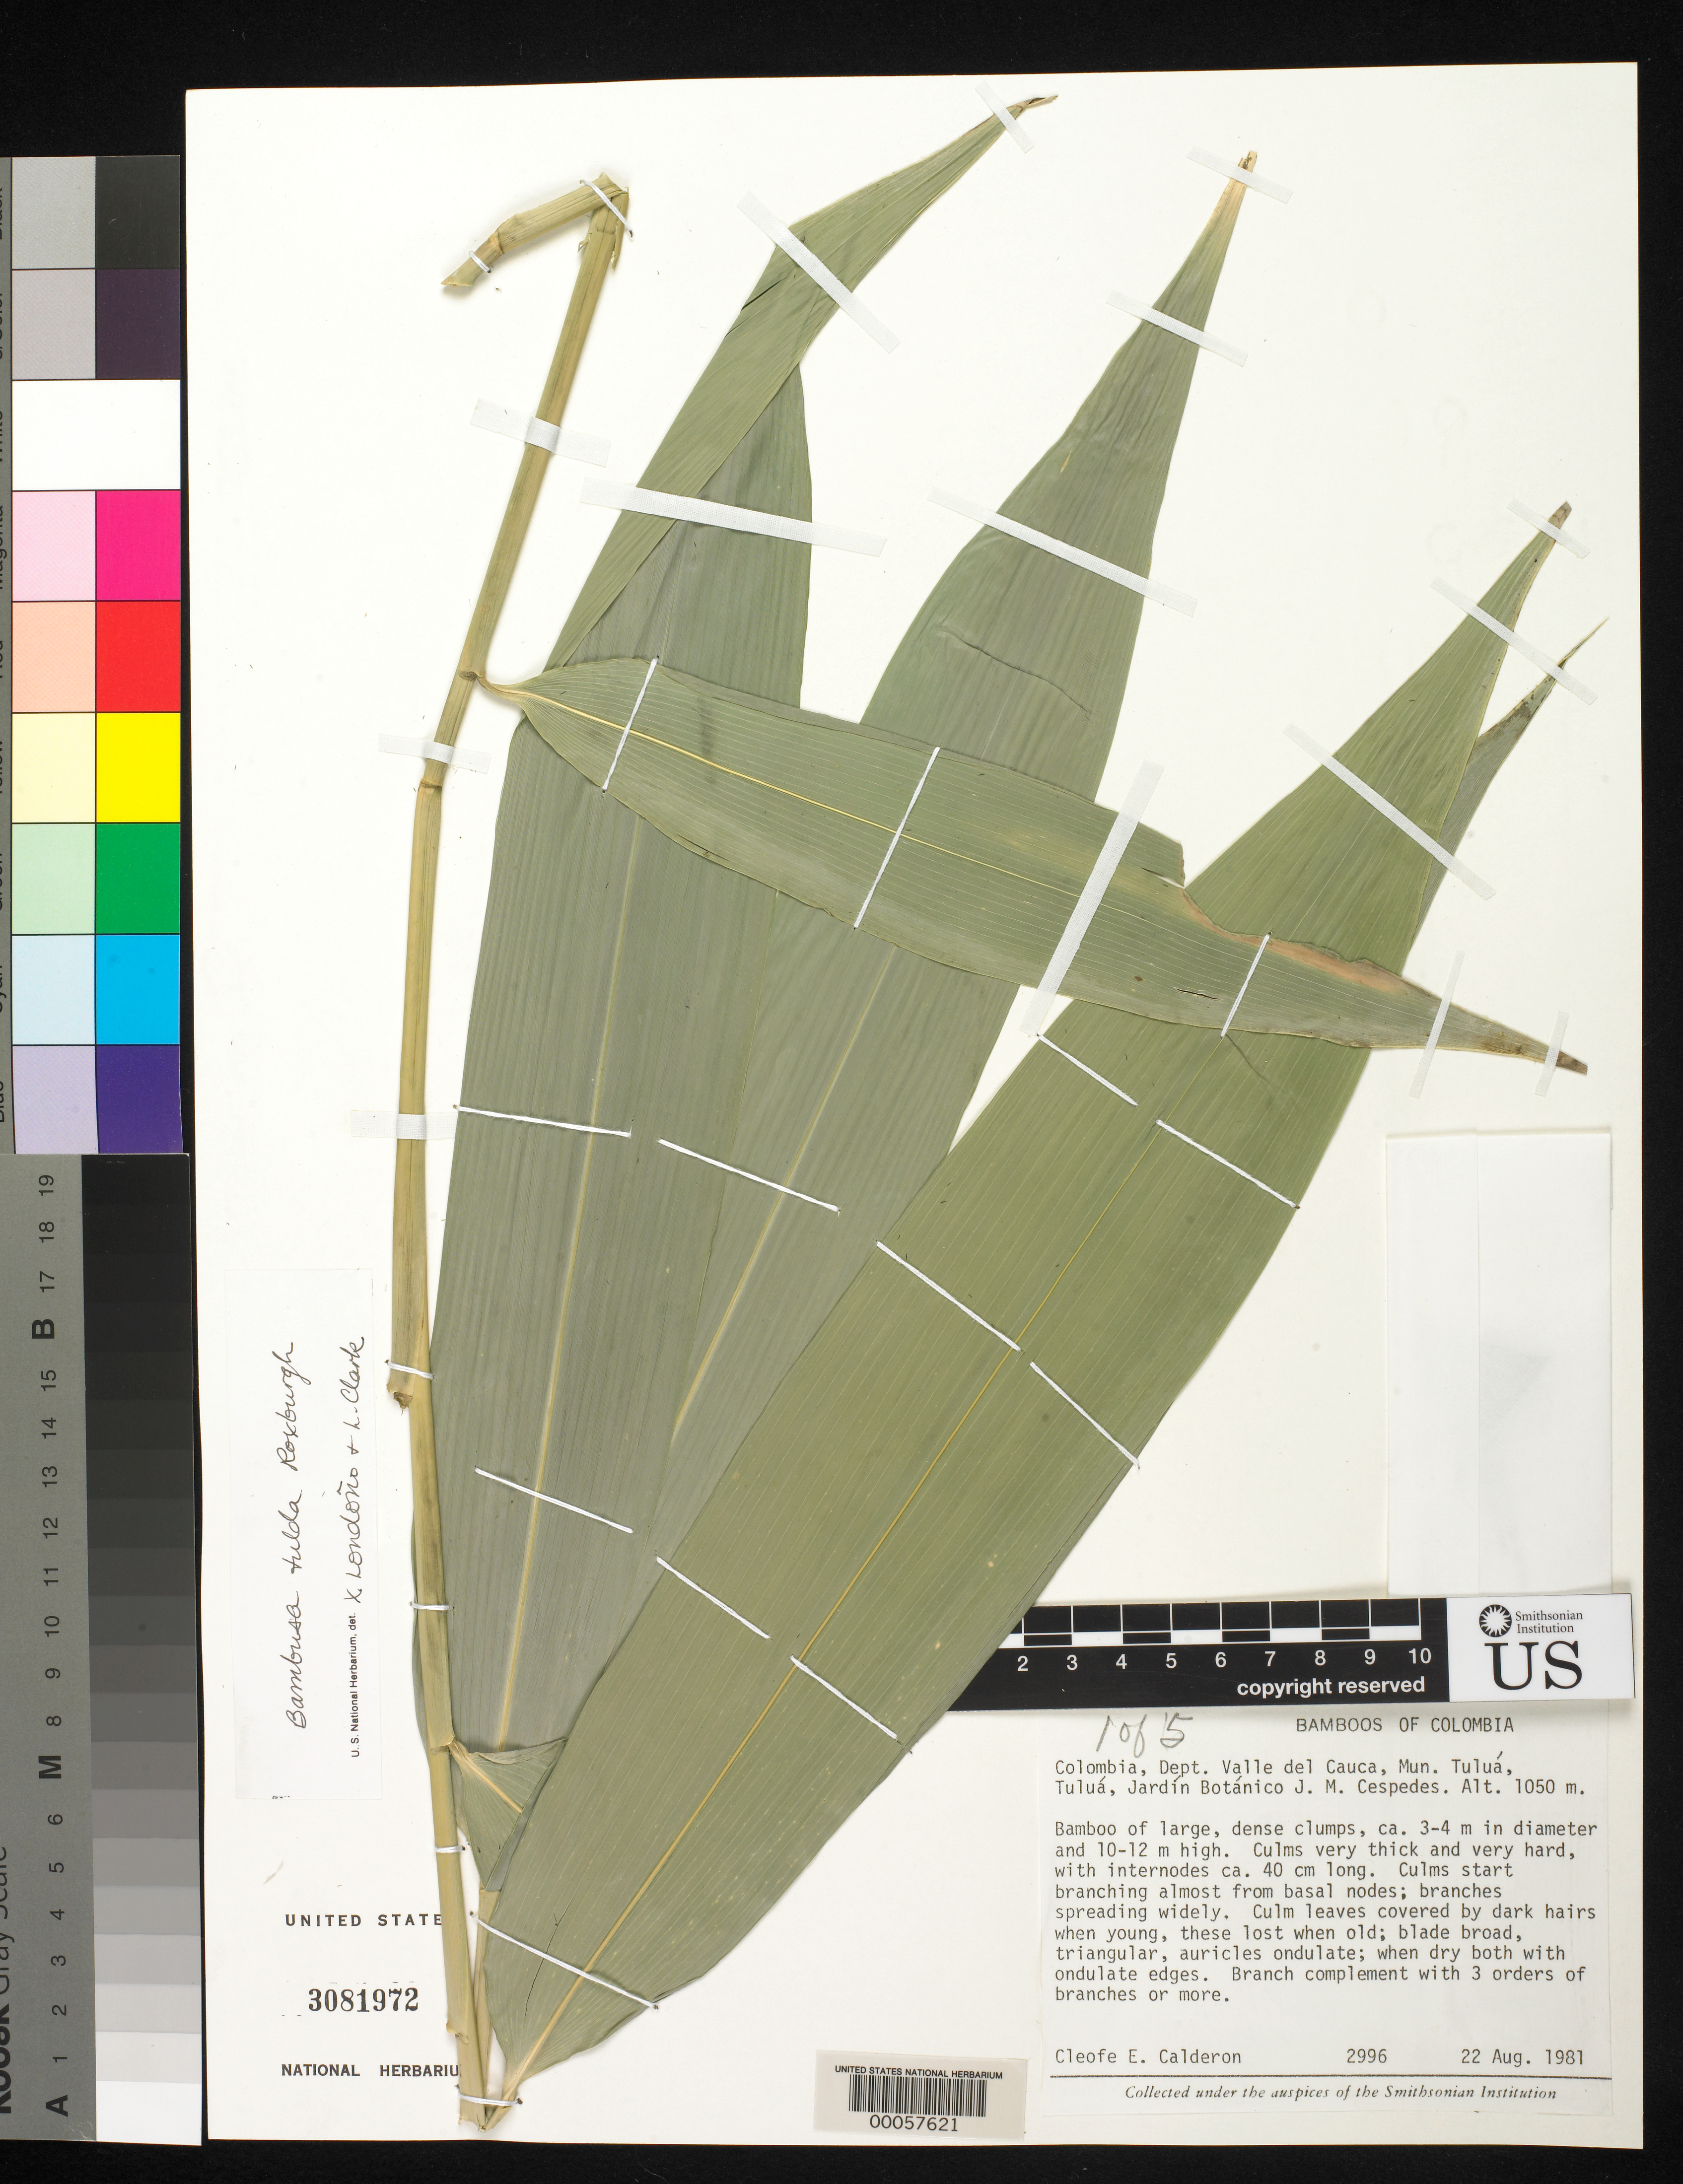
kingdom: Plantae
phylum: Tracheophyta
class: Liliopsida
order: Poales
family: Poaceae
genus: Bambusa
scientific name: Bambusa tulda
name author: Roxb.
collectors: C. E. Calderón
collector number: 2996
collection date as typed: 22 Aug 1981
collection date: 1981-08-22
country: Colombia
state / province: Valle del Cauca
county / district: Tuluá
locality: Mun. Tulua, Jardin Botanico J.M. Cespedes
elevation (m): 1050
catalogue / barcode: US 3081972